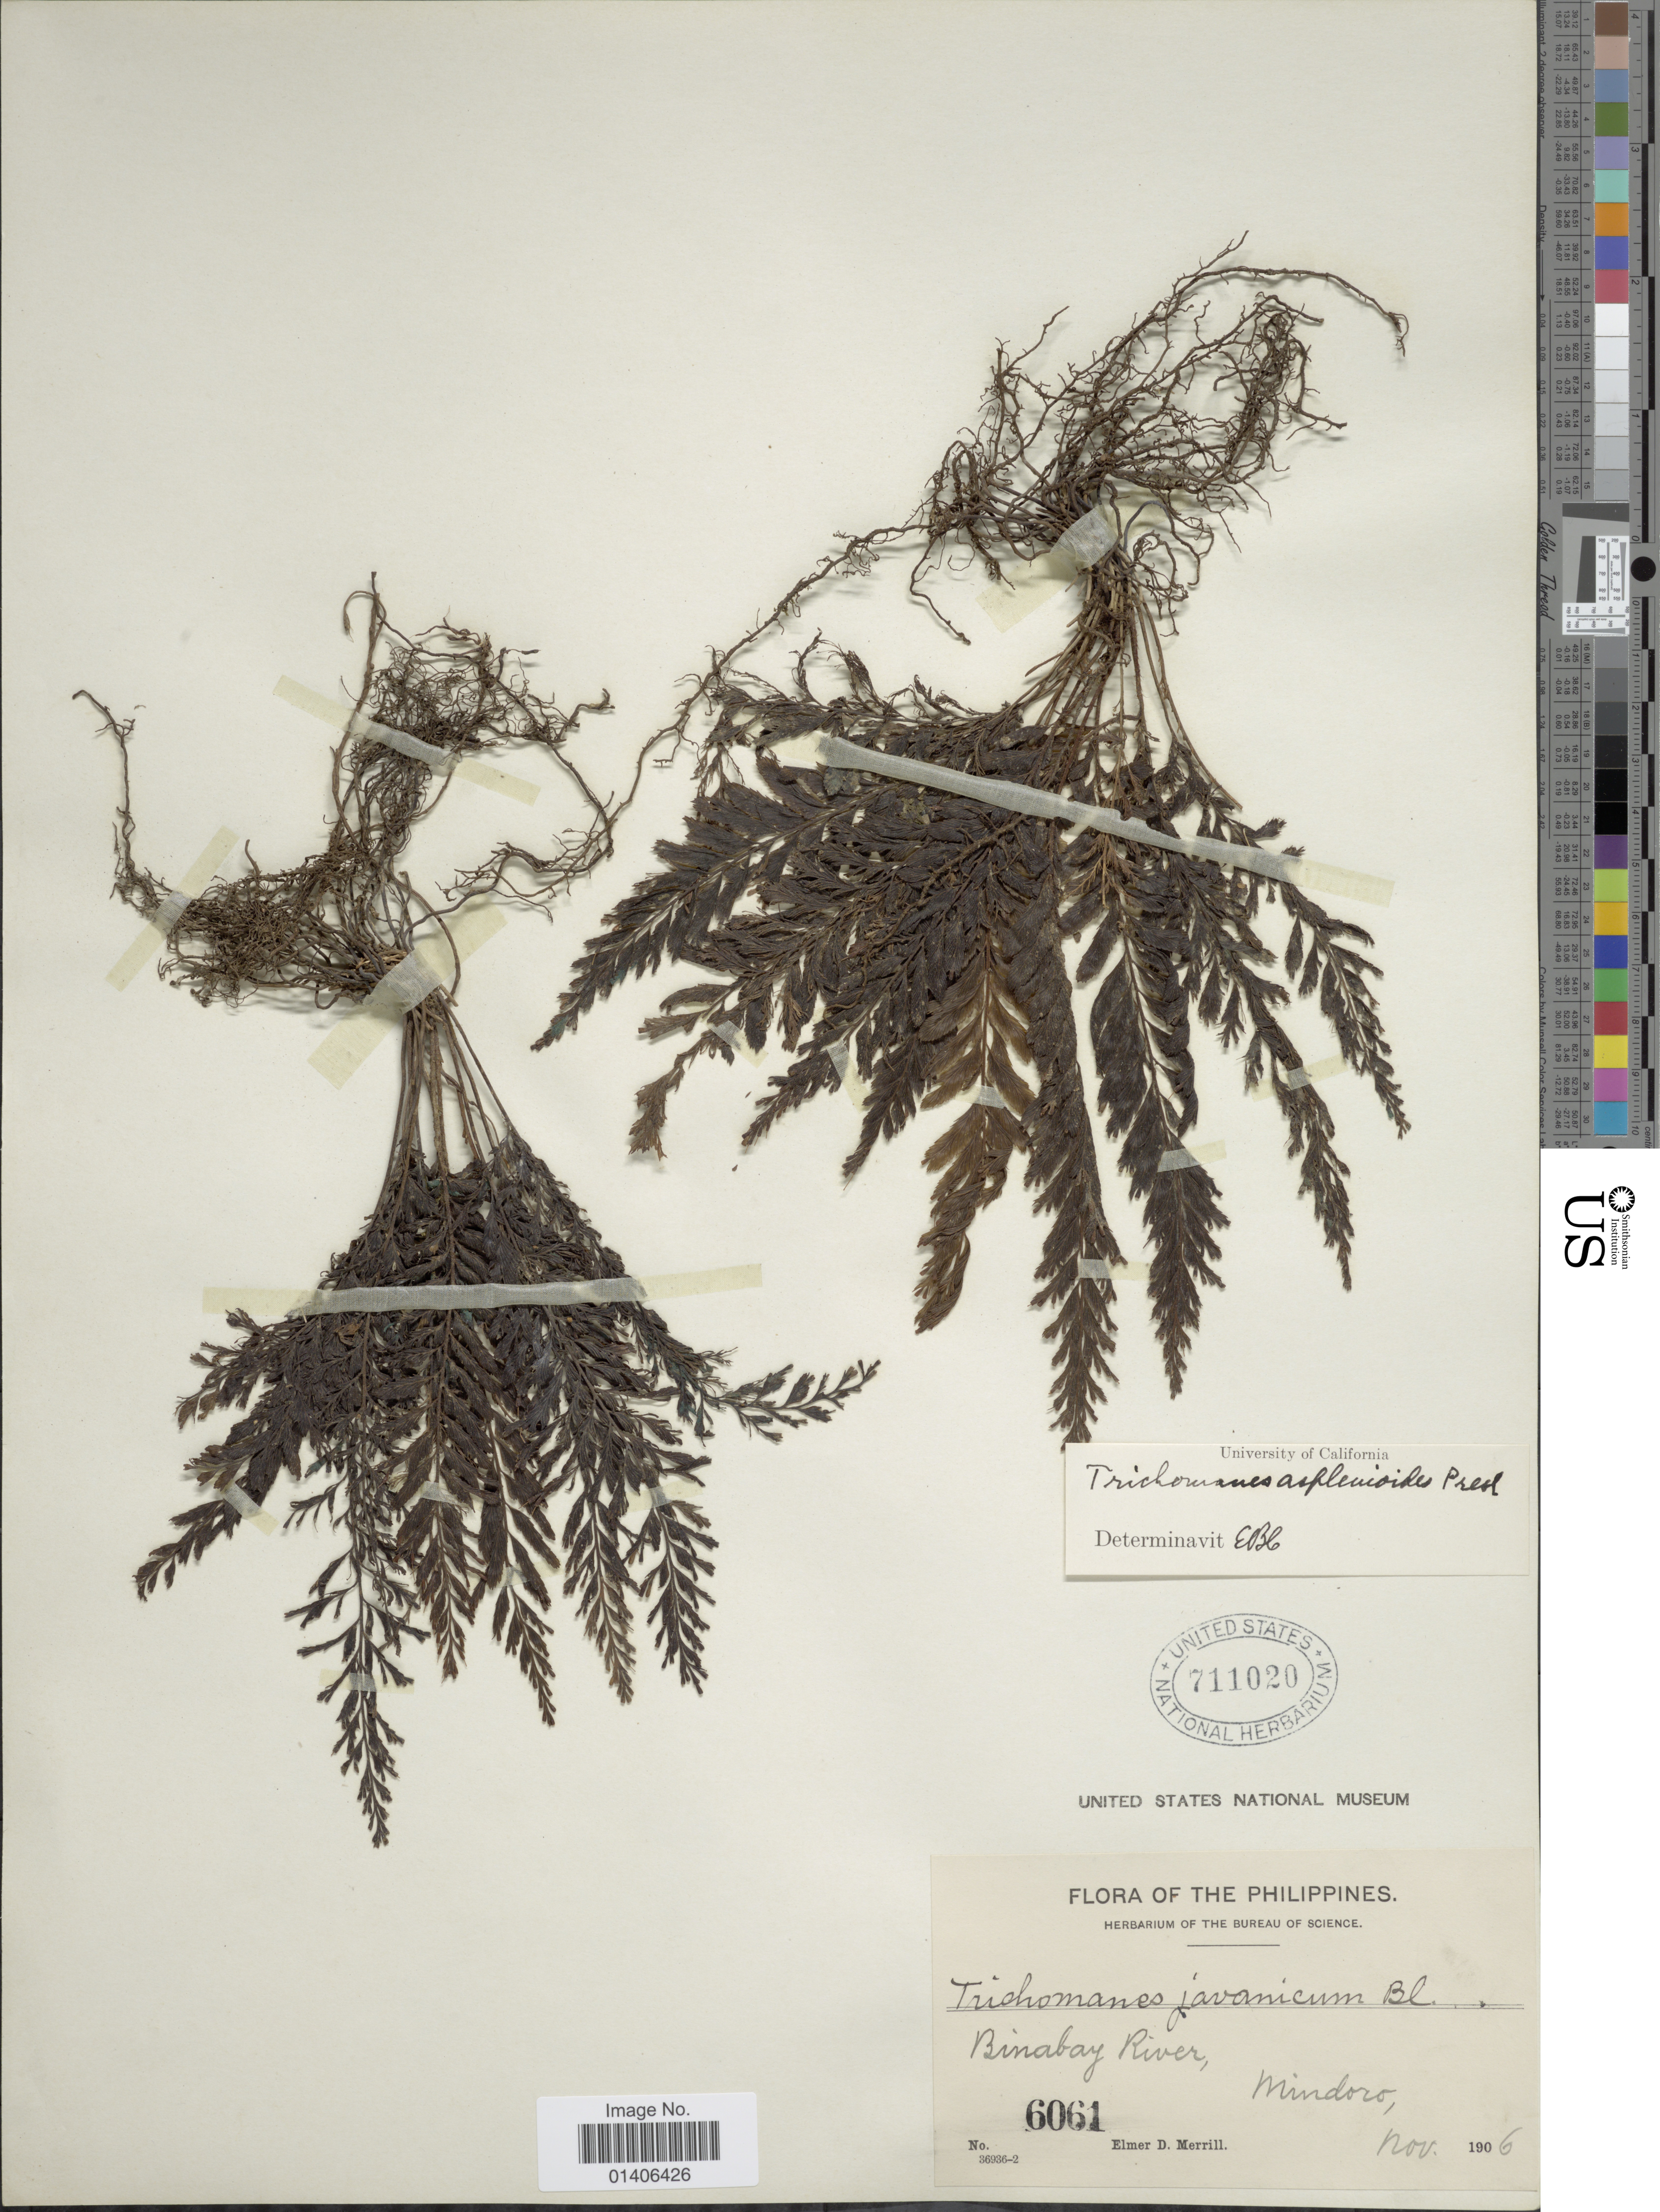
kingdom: Plantae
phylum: Tracheophyta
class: Polypodiopsida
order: Hymenophyllales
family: Hymenophyllaceae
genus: Cephalomanes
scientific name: Cephalomanes javanicum var. asplenoides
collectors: E. D. Merrill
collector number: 6061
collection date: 1906-11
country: Philippines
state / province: Mimaropa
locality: Binabay River, Mindoro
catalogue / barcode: US 711020